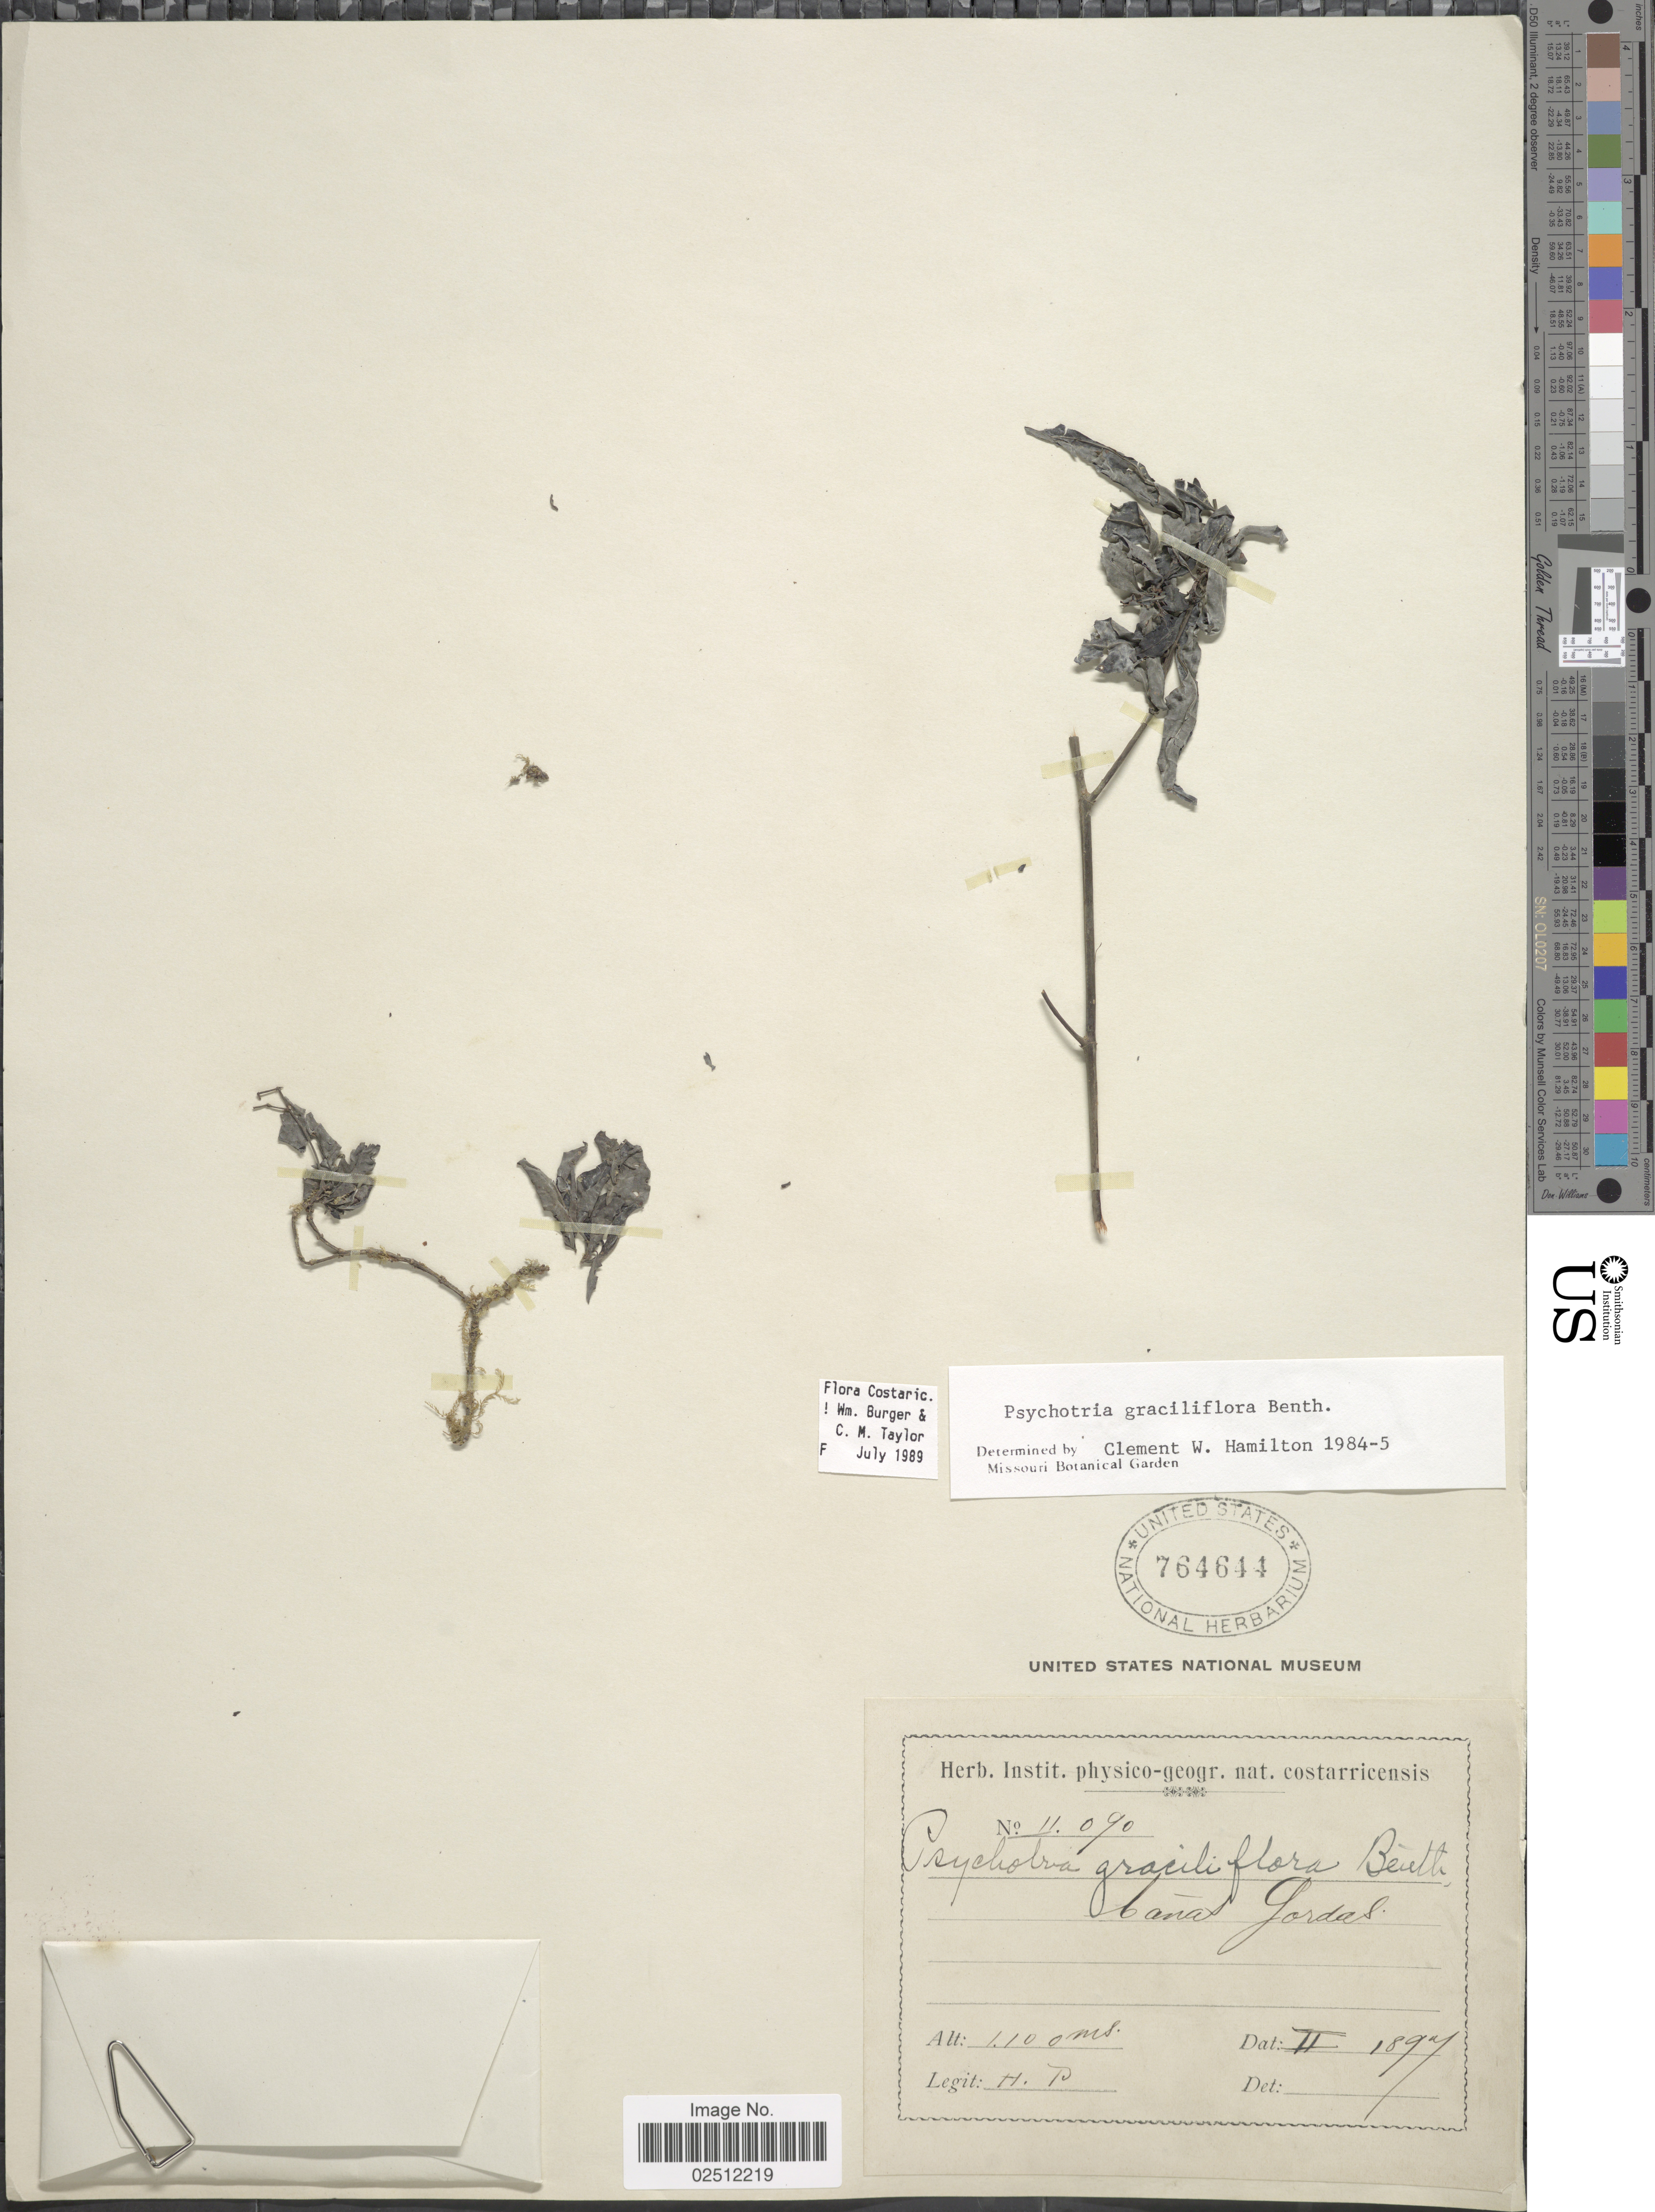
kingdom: Plantae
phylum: Tracheophyta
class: Magnoliopsida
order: Gentianales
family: Rubiaceae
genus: Psychotria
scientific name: Psychotria graciliflora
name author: Benth.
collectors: H. P.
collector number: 11090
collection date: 1897-02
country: Costa Rica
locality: Cañas Gordas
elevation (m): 1100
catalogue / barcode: US 764644